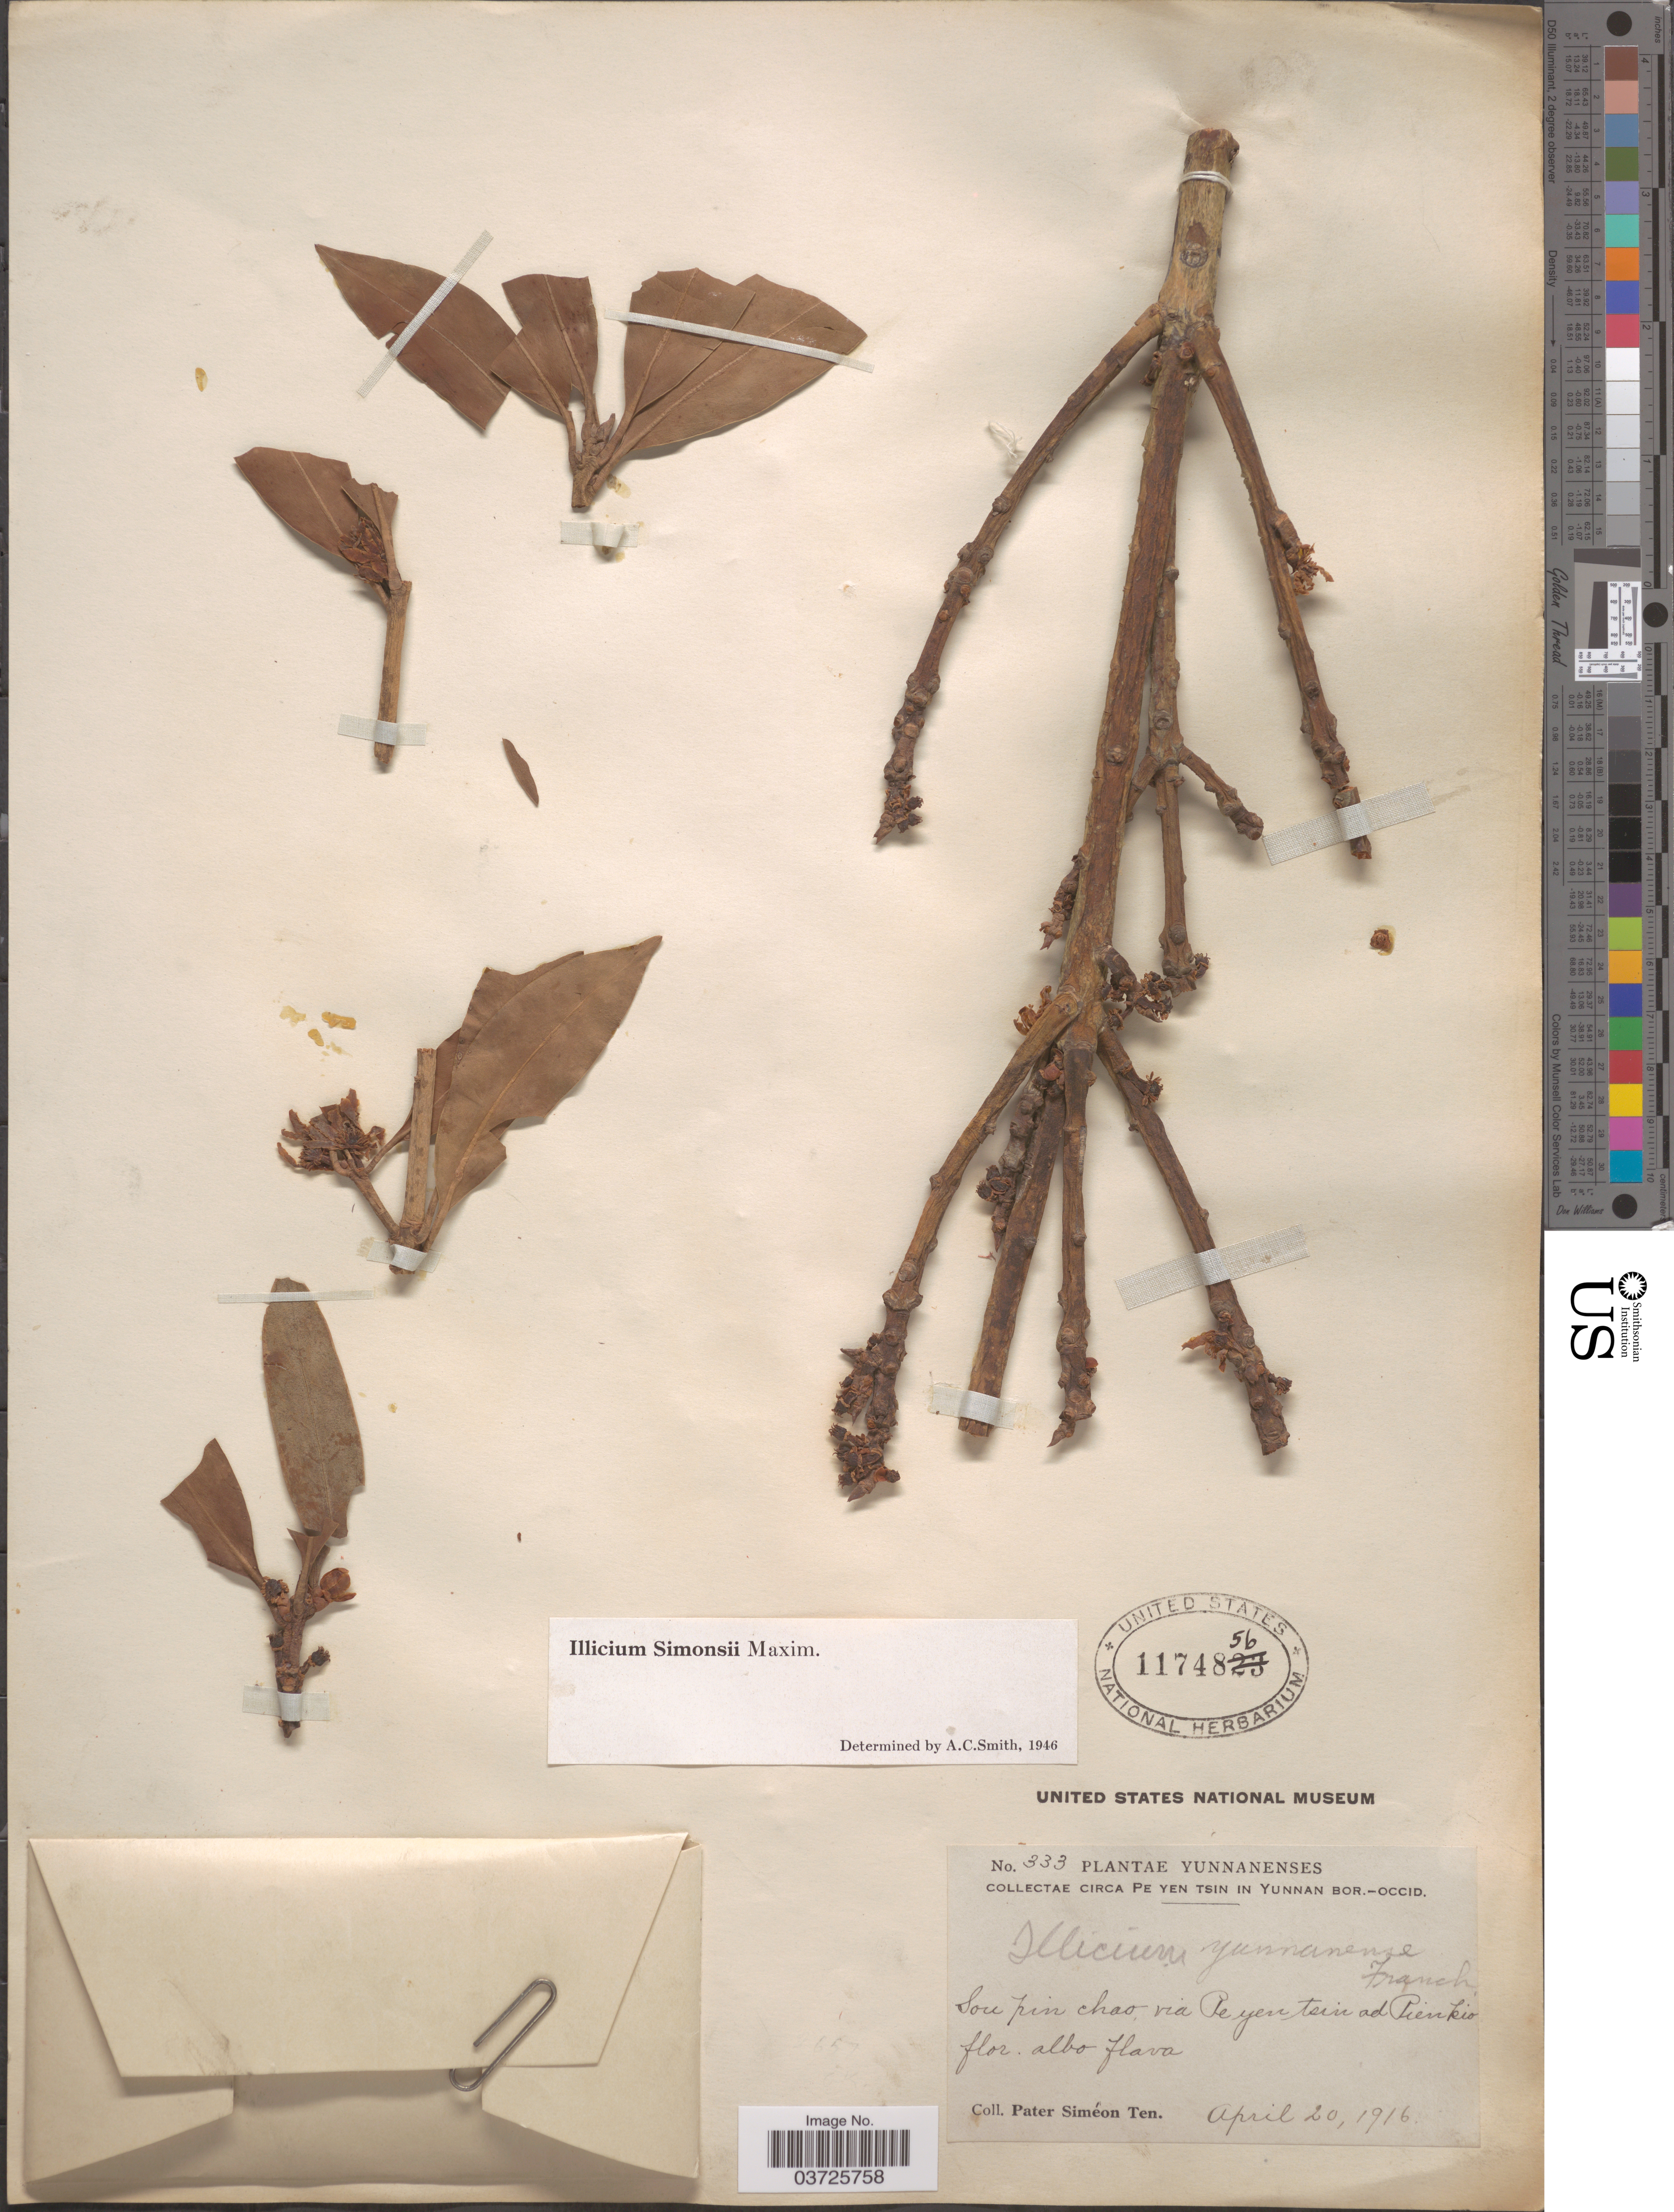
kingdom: Plantae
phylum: Tracheophyta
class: Magnoliopsida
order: Austrobaileyales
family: Schisandraceae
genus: Illicium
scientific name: Illicium simonsii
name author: Maxim.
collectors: P. S. Ten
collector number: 333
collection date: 1916-04-20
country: China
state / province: Yunnan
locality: Circa Pe Yen Tsin in Yunnan bor.-occid. Sou Pin Chao via Pe yen tsin ad Pienkio.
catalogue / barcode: US 1174856